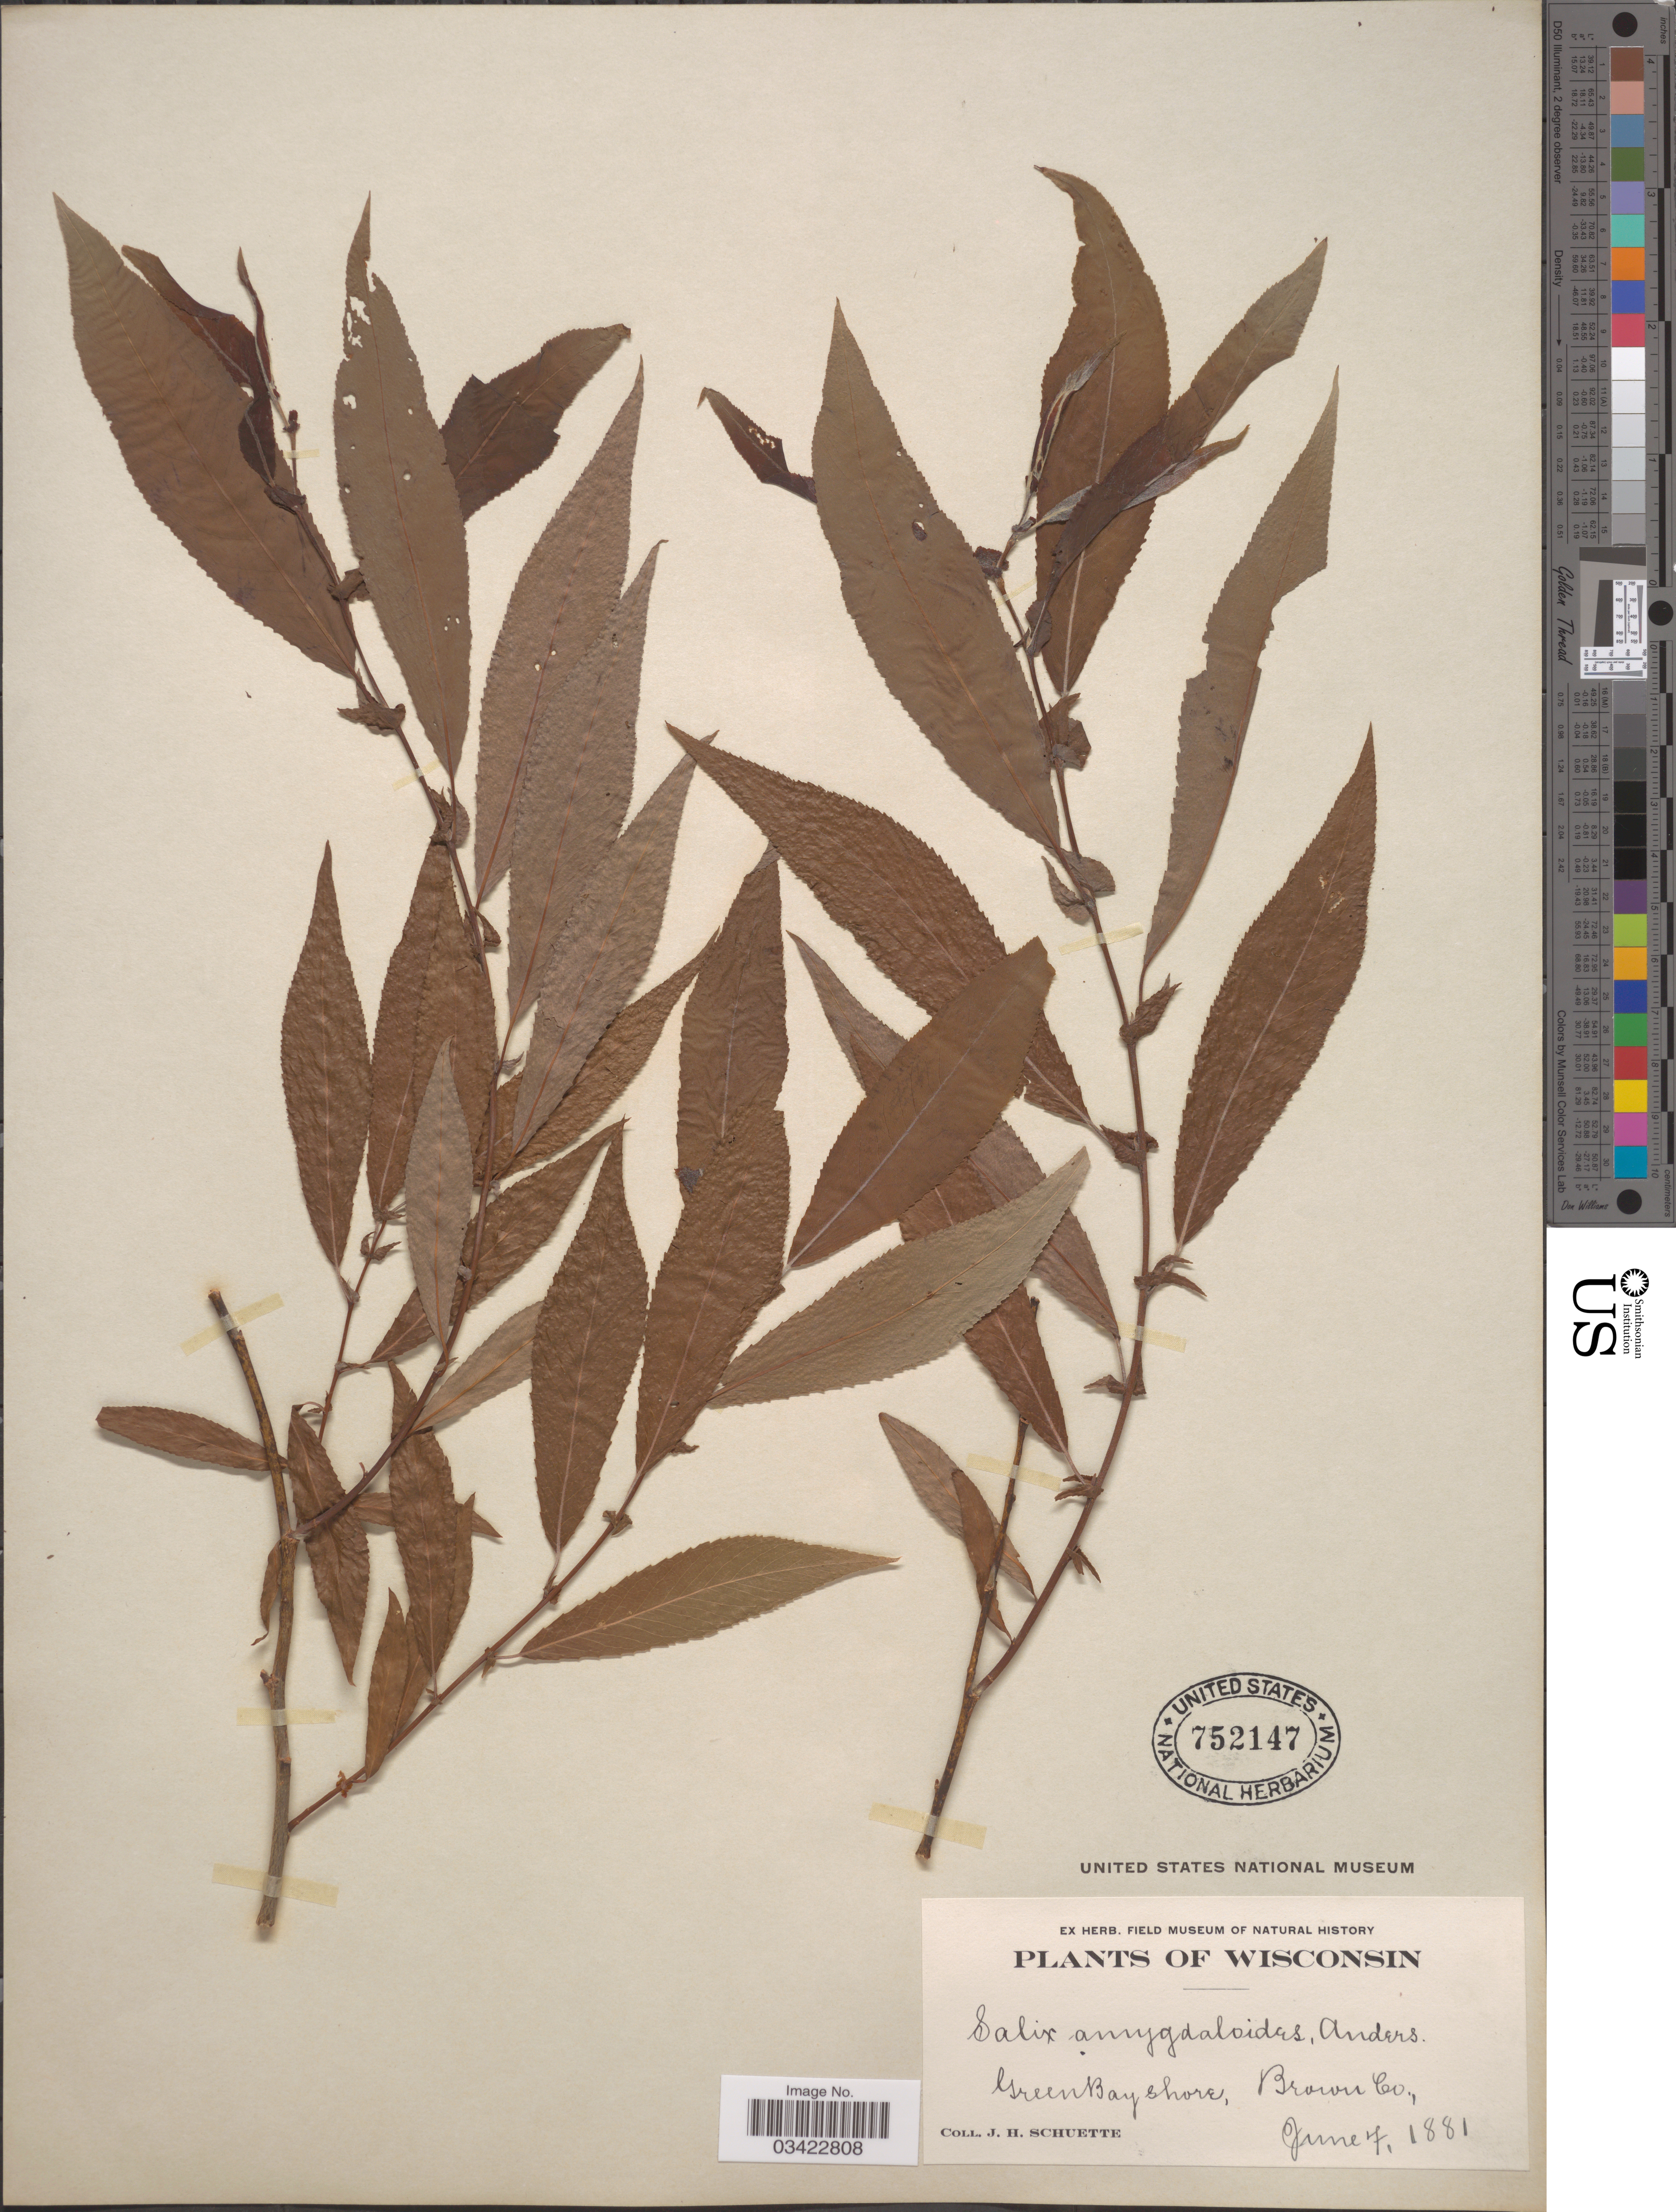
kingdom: Plantae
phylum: Tracheophyta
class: Magnoliopsida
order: Malpighiales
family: Salicaceae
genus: Salix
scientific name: Salix amygdaloides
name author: Andersson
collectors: J. H. Schuette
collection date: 1881-06-07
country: United States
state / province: Wisconsin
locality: Green Bay shore, Brown Co.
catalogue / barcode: US 752147